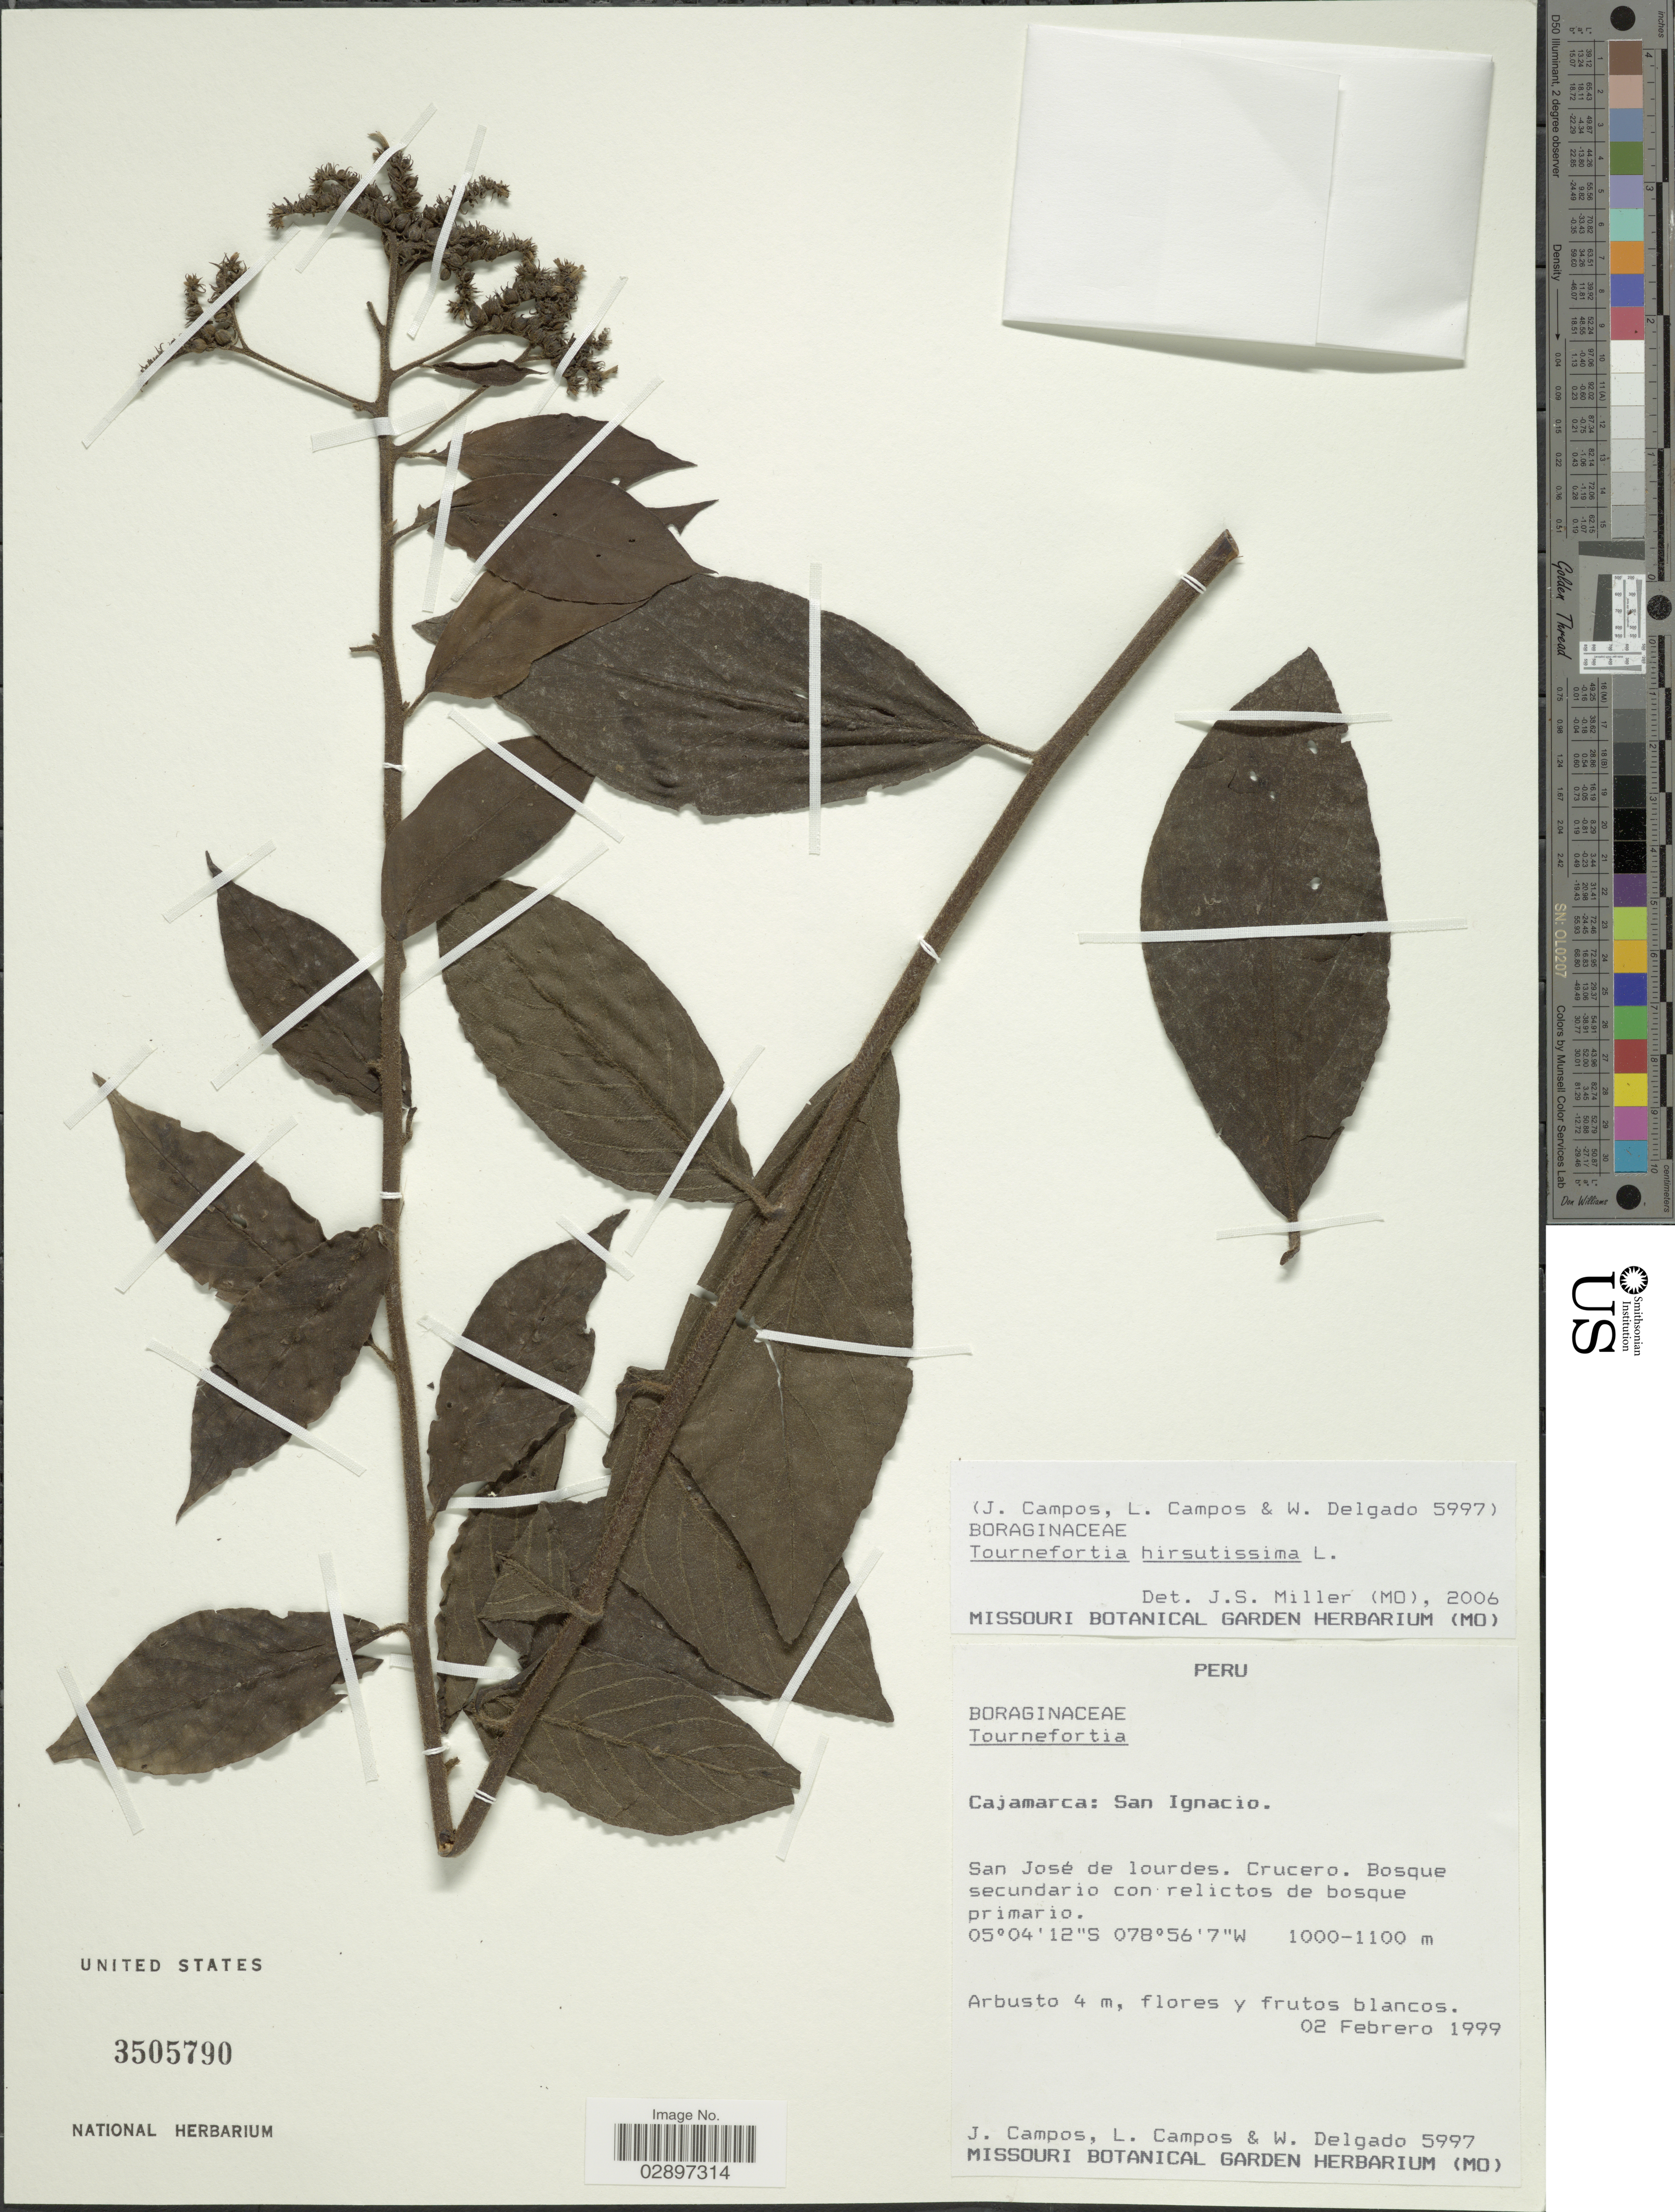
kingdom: Plantae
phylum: Tracheophyta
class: Magnoliopsida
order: Boraginales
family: Heliotropiaceae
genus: Tournefortia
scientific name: Tournefortia hirsutissima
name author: L.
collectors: J. Campos, L. Campos & W. Delgado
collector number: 5997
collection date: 1999-02-02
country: Peru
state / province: Cajamarca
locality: Cajamarca: San Ignacio. San José de lourdes. Crucero.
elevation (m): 1000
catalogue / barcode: US 3505790